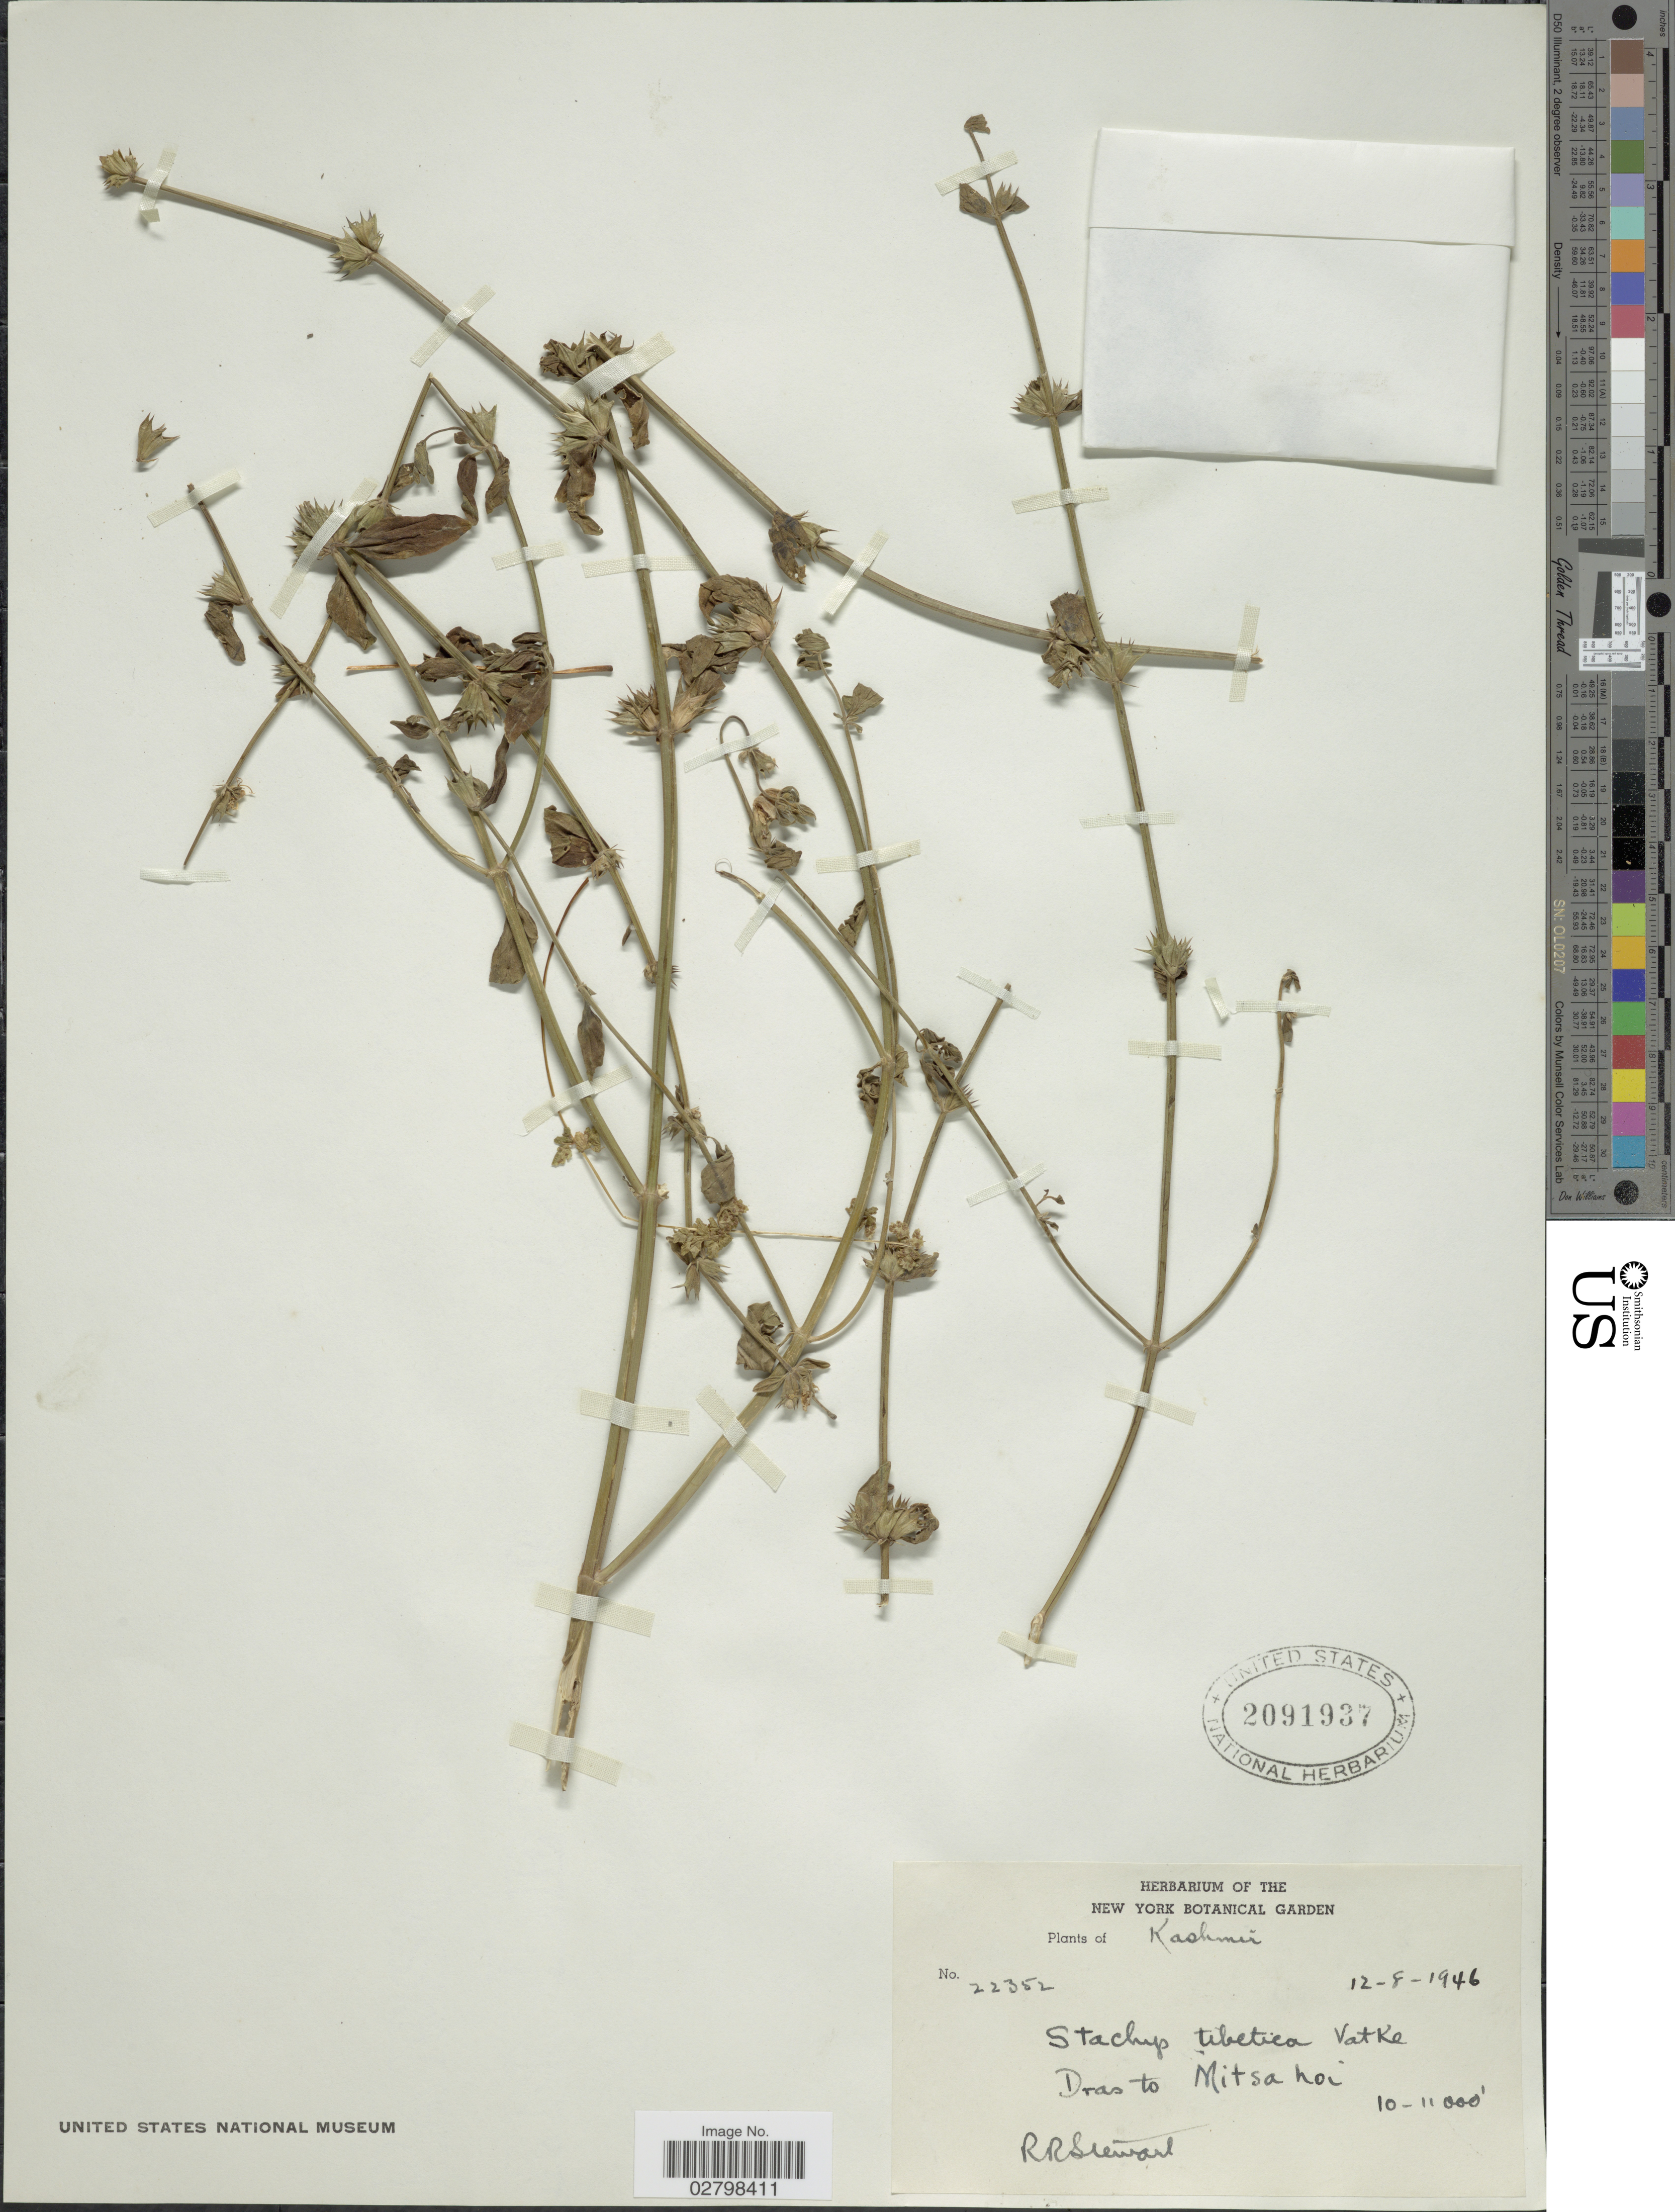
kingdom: Plantae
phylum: Tracheophyta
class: Magnoliopsida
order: Lamiales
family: Lamiaceae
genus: Stachys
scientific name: Stachys tibetica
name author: Vatke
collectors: R. R. Stewart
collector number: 22352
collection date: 1946-08-12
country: India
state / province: Jammu and Kashmir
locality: Kashmir. Dras to Mitsa hoi.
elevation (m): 3048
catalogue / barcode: US 2091937